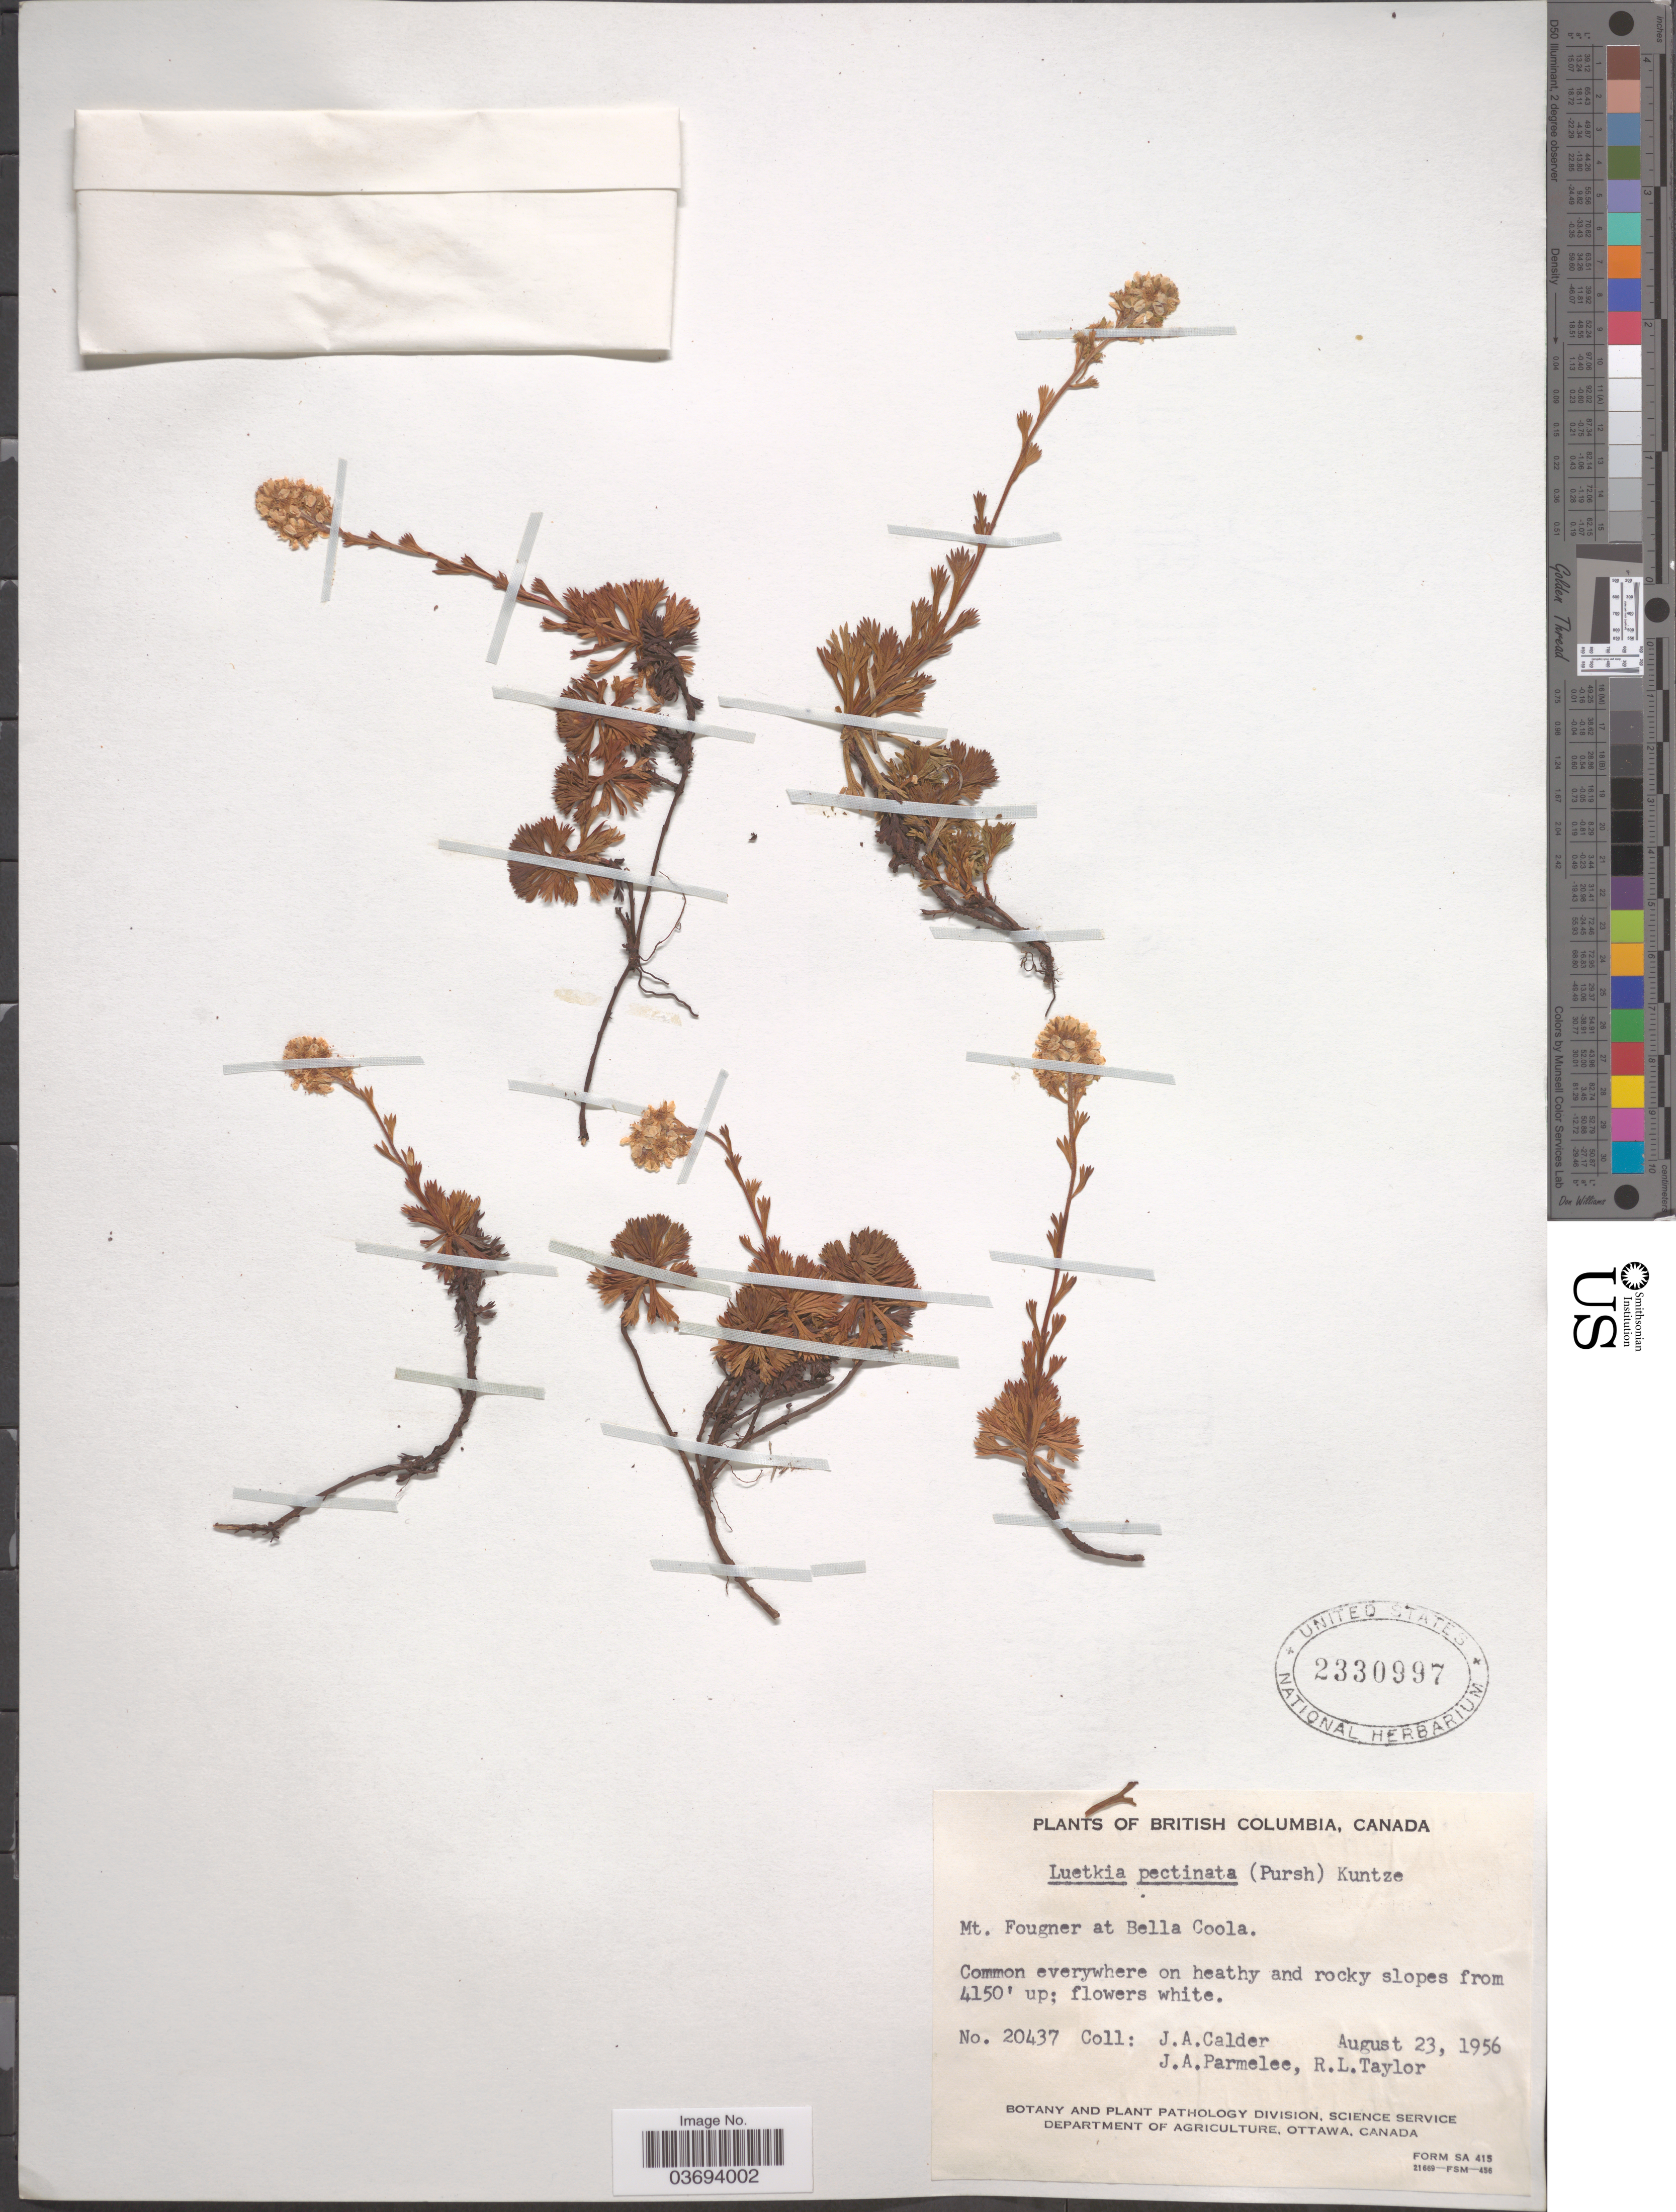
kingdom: Plantae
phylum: Tracheophyta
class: Magnoliopsida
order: Rosales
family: Rosaceae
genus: Luetkea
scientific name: Luetkea pectinata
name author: (Pursh) Kuntze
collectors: J. A. Calder, J. A. Parmelee & R. Taylor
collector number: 20437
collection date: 1956-08-23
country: Canada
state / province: British Columbia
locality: Mt. Fougner at Bella Coola.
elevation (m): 1265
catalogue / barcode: US 2330997